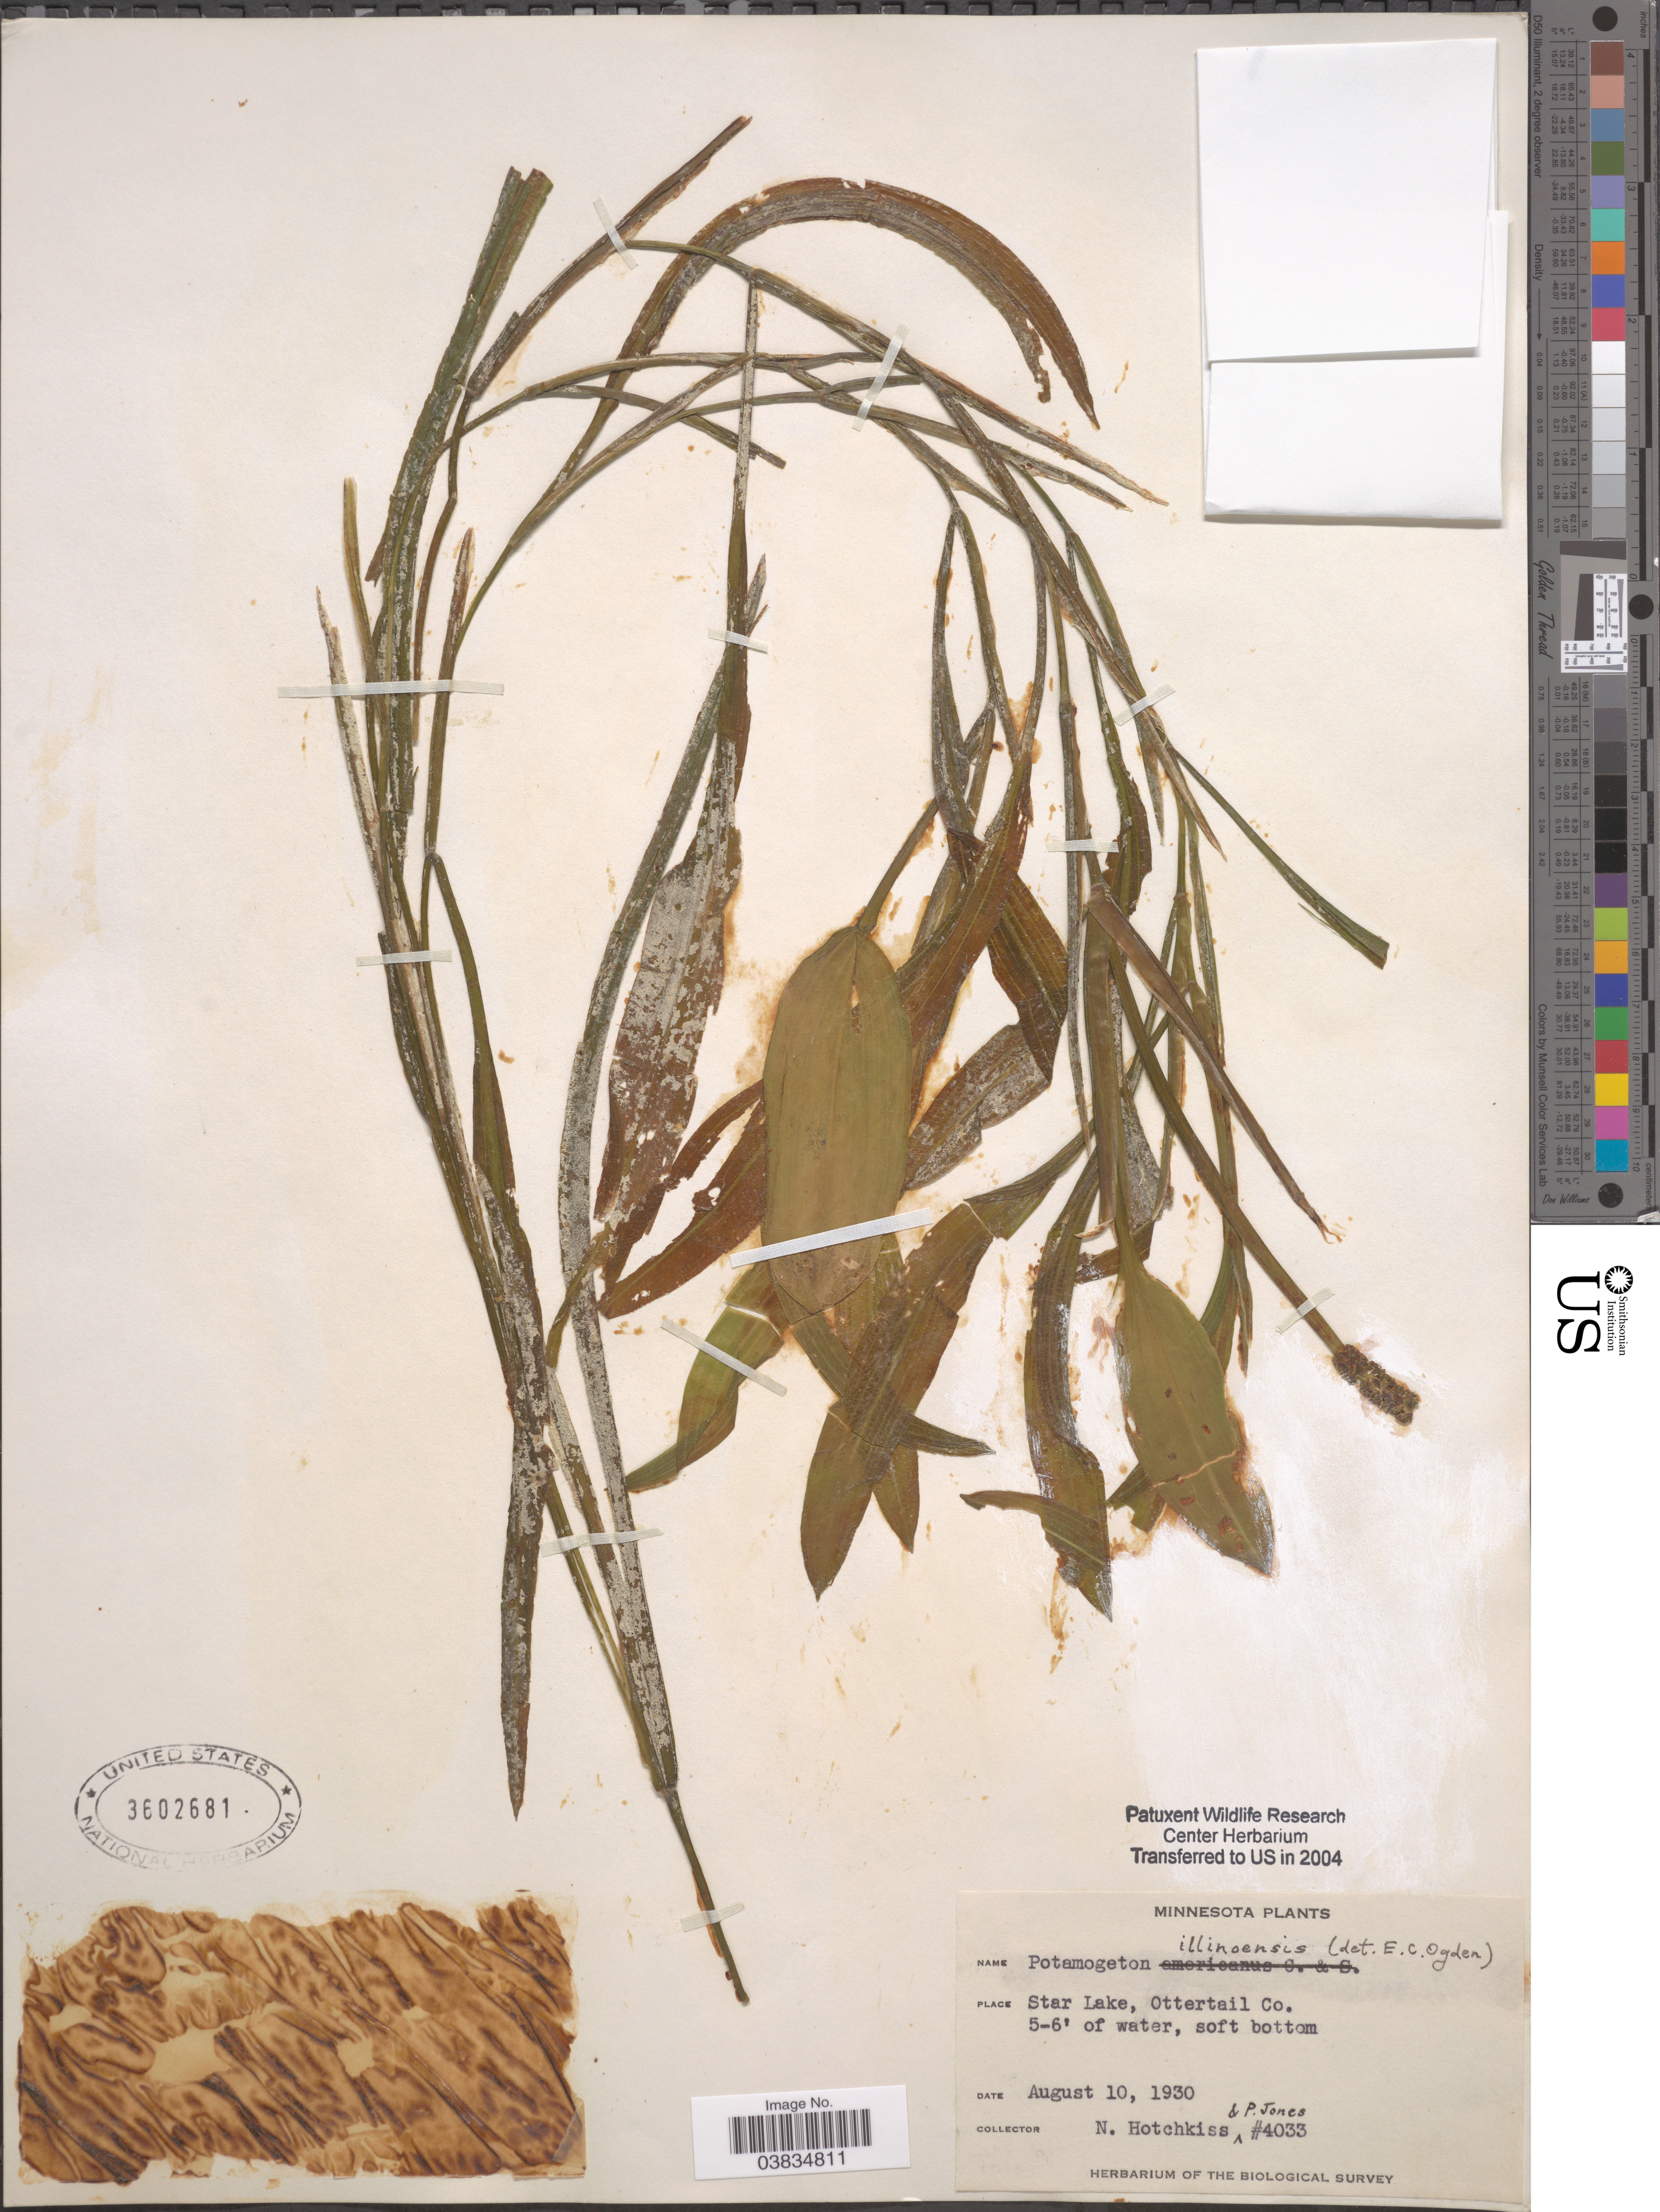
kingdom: Plantae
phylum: Tracheophyta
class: Liliopsida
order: Alismatales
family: Potamogetonaceae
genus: Potamogeton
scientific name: Potamogeton illinoensis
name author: Morong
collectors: N. Hotchkiss & P. Jones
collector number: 4033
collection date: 1930-08-10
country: United States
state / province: Minnesota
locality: Star Lake, Ottertail Co.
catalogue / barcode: US 3602681